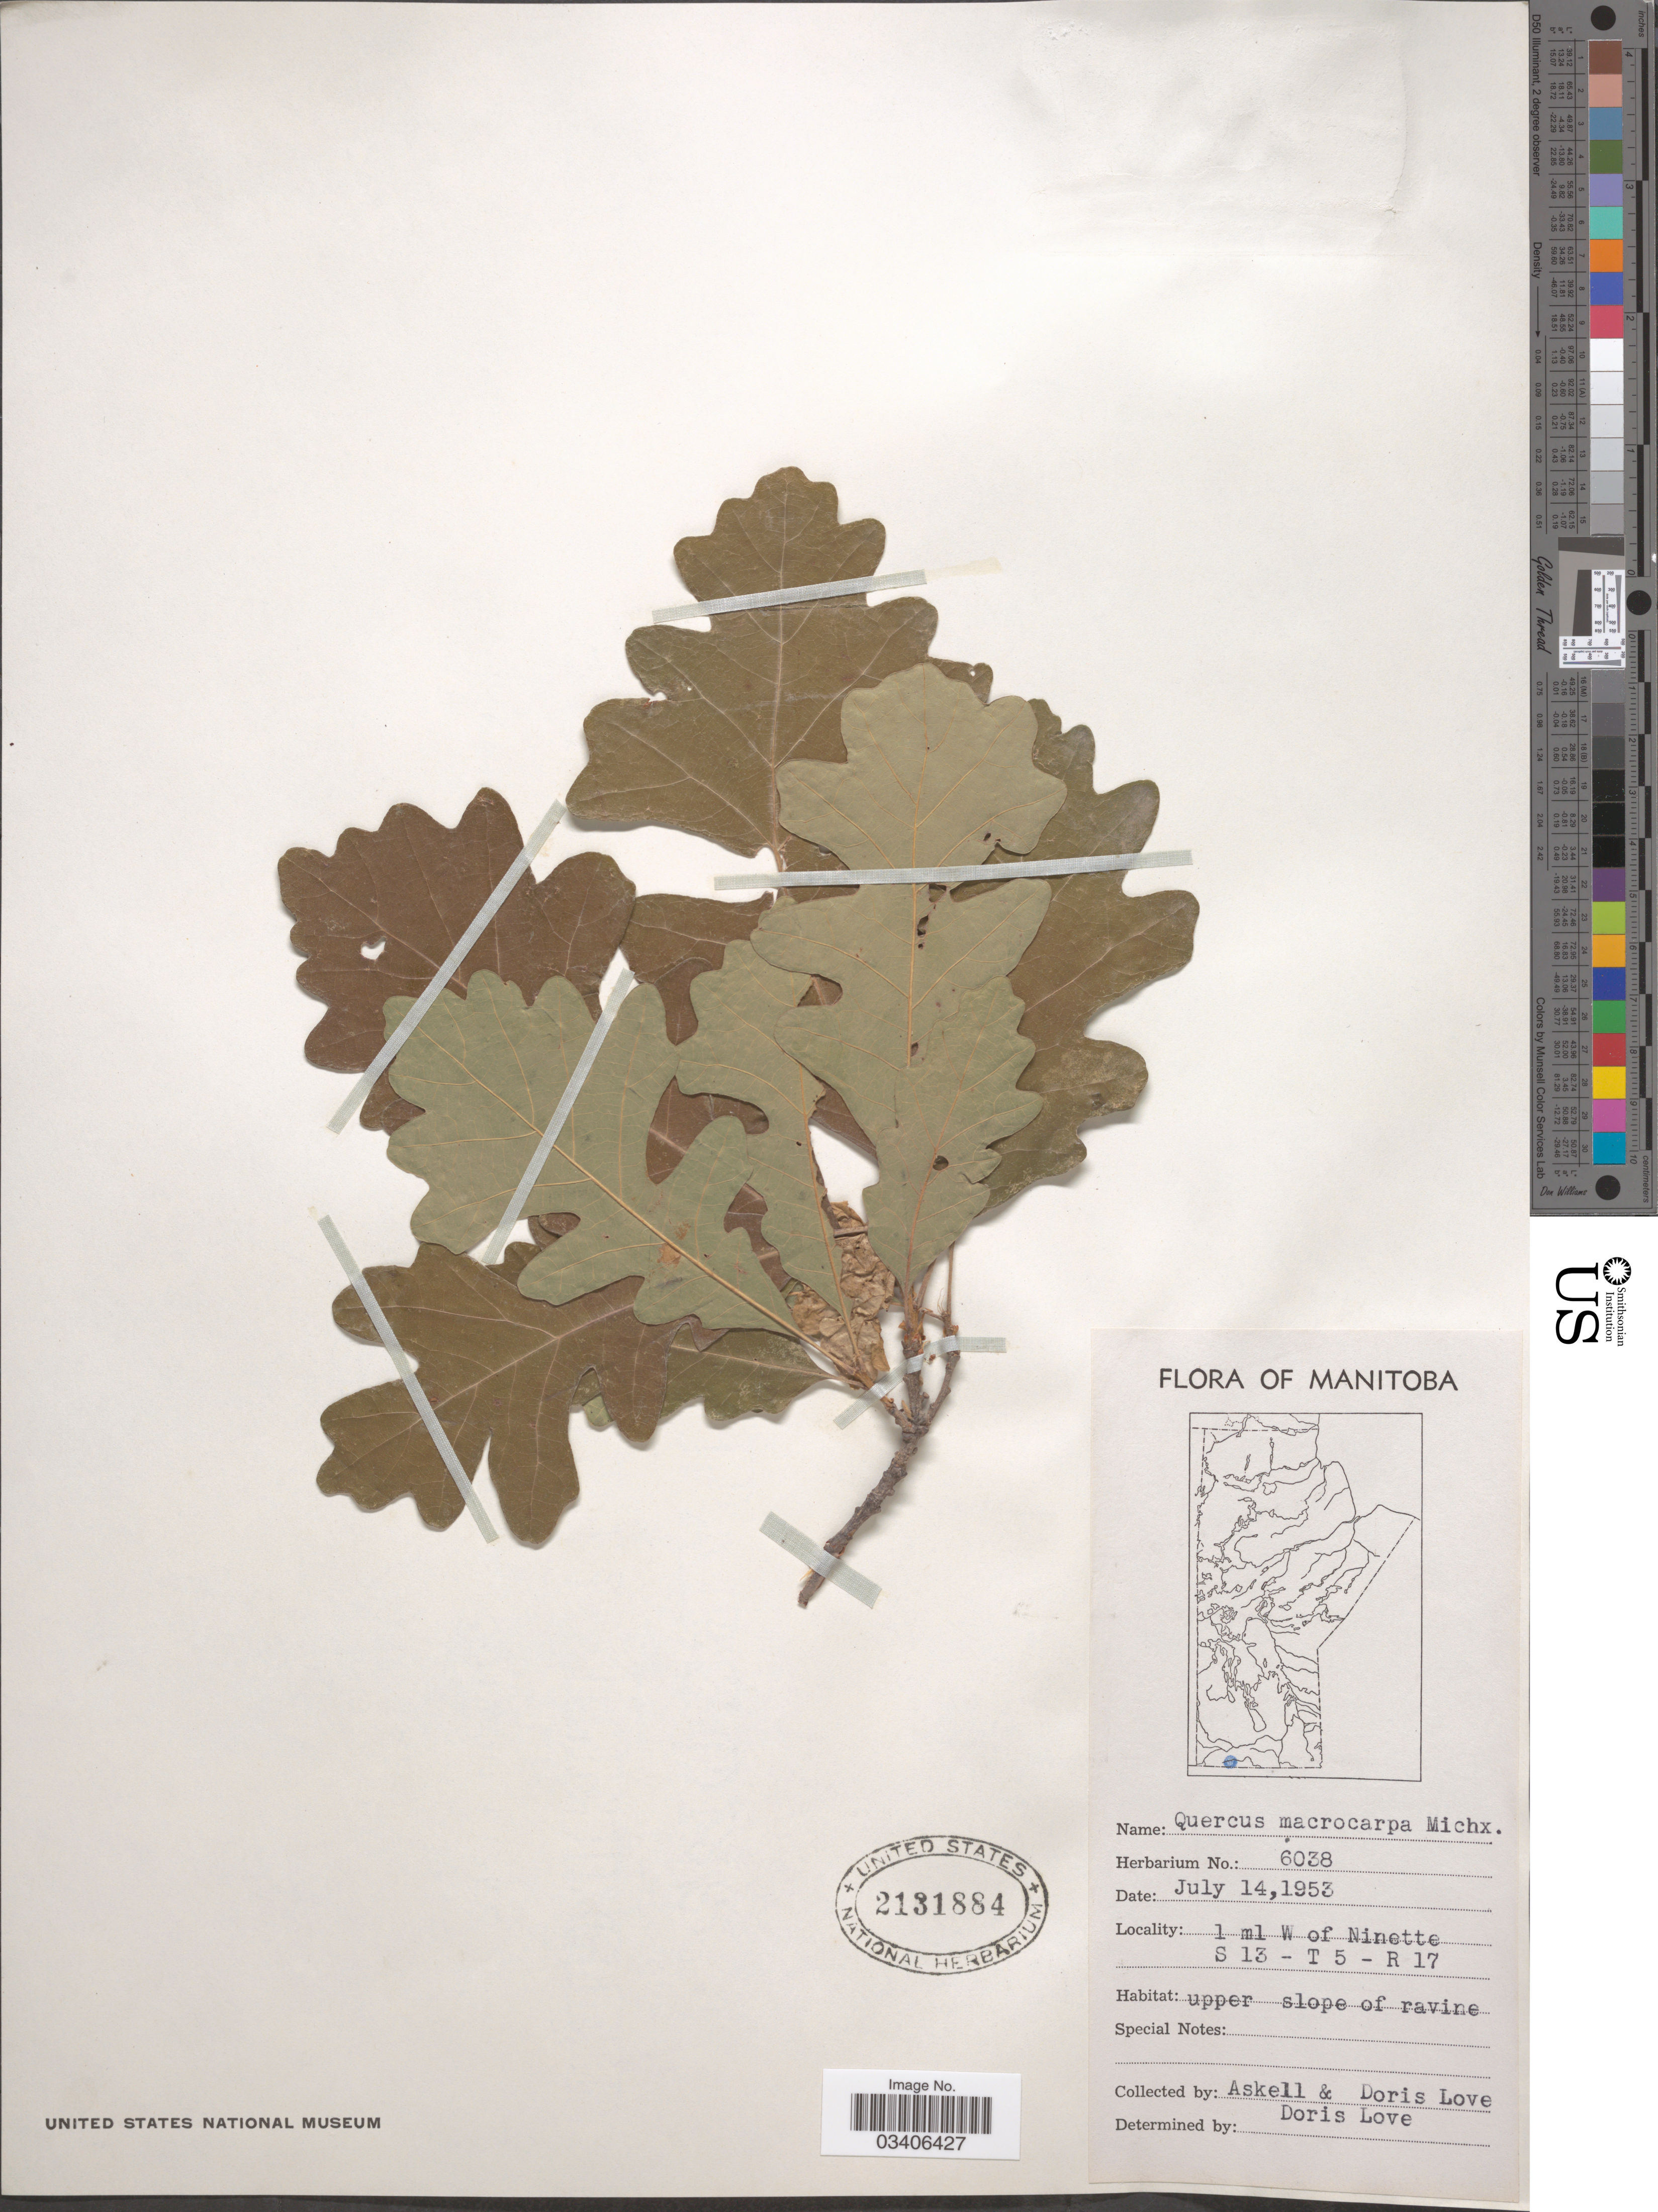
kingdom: Plantae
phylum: Tracheophyta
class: Magnoliopsida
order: Fagales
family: Fagaceae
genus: Quercus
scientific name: Quercus macrocarpa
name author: Michx.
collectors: Á. Löve & D. Löve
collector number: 6038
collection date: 1953-07-14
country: Canada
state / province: Manitoba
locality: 1 ml W of Ninette. S 13 - T 5 - R 17.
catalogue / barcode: US 2131884